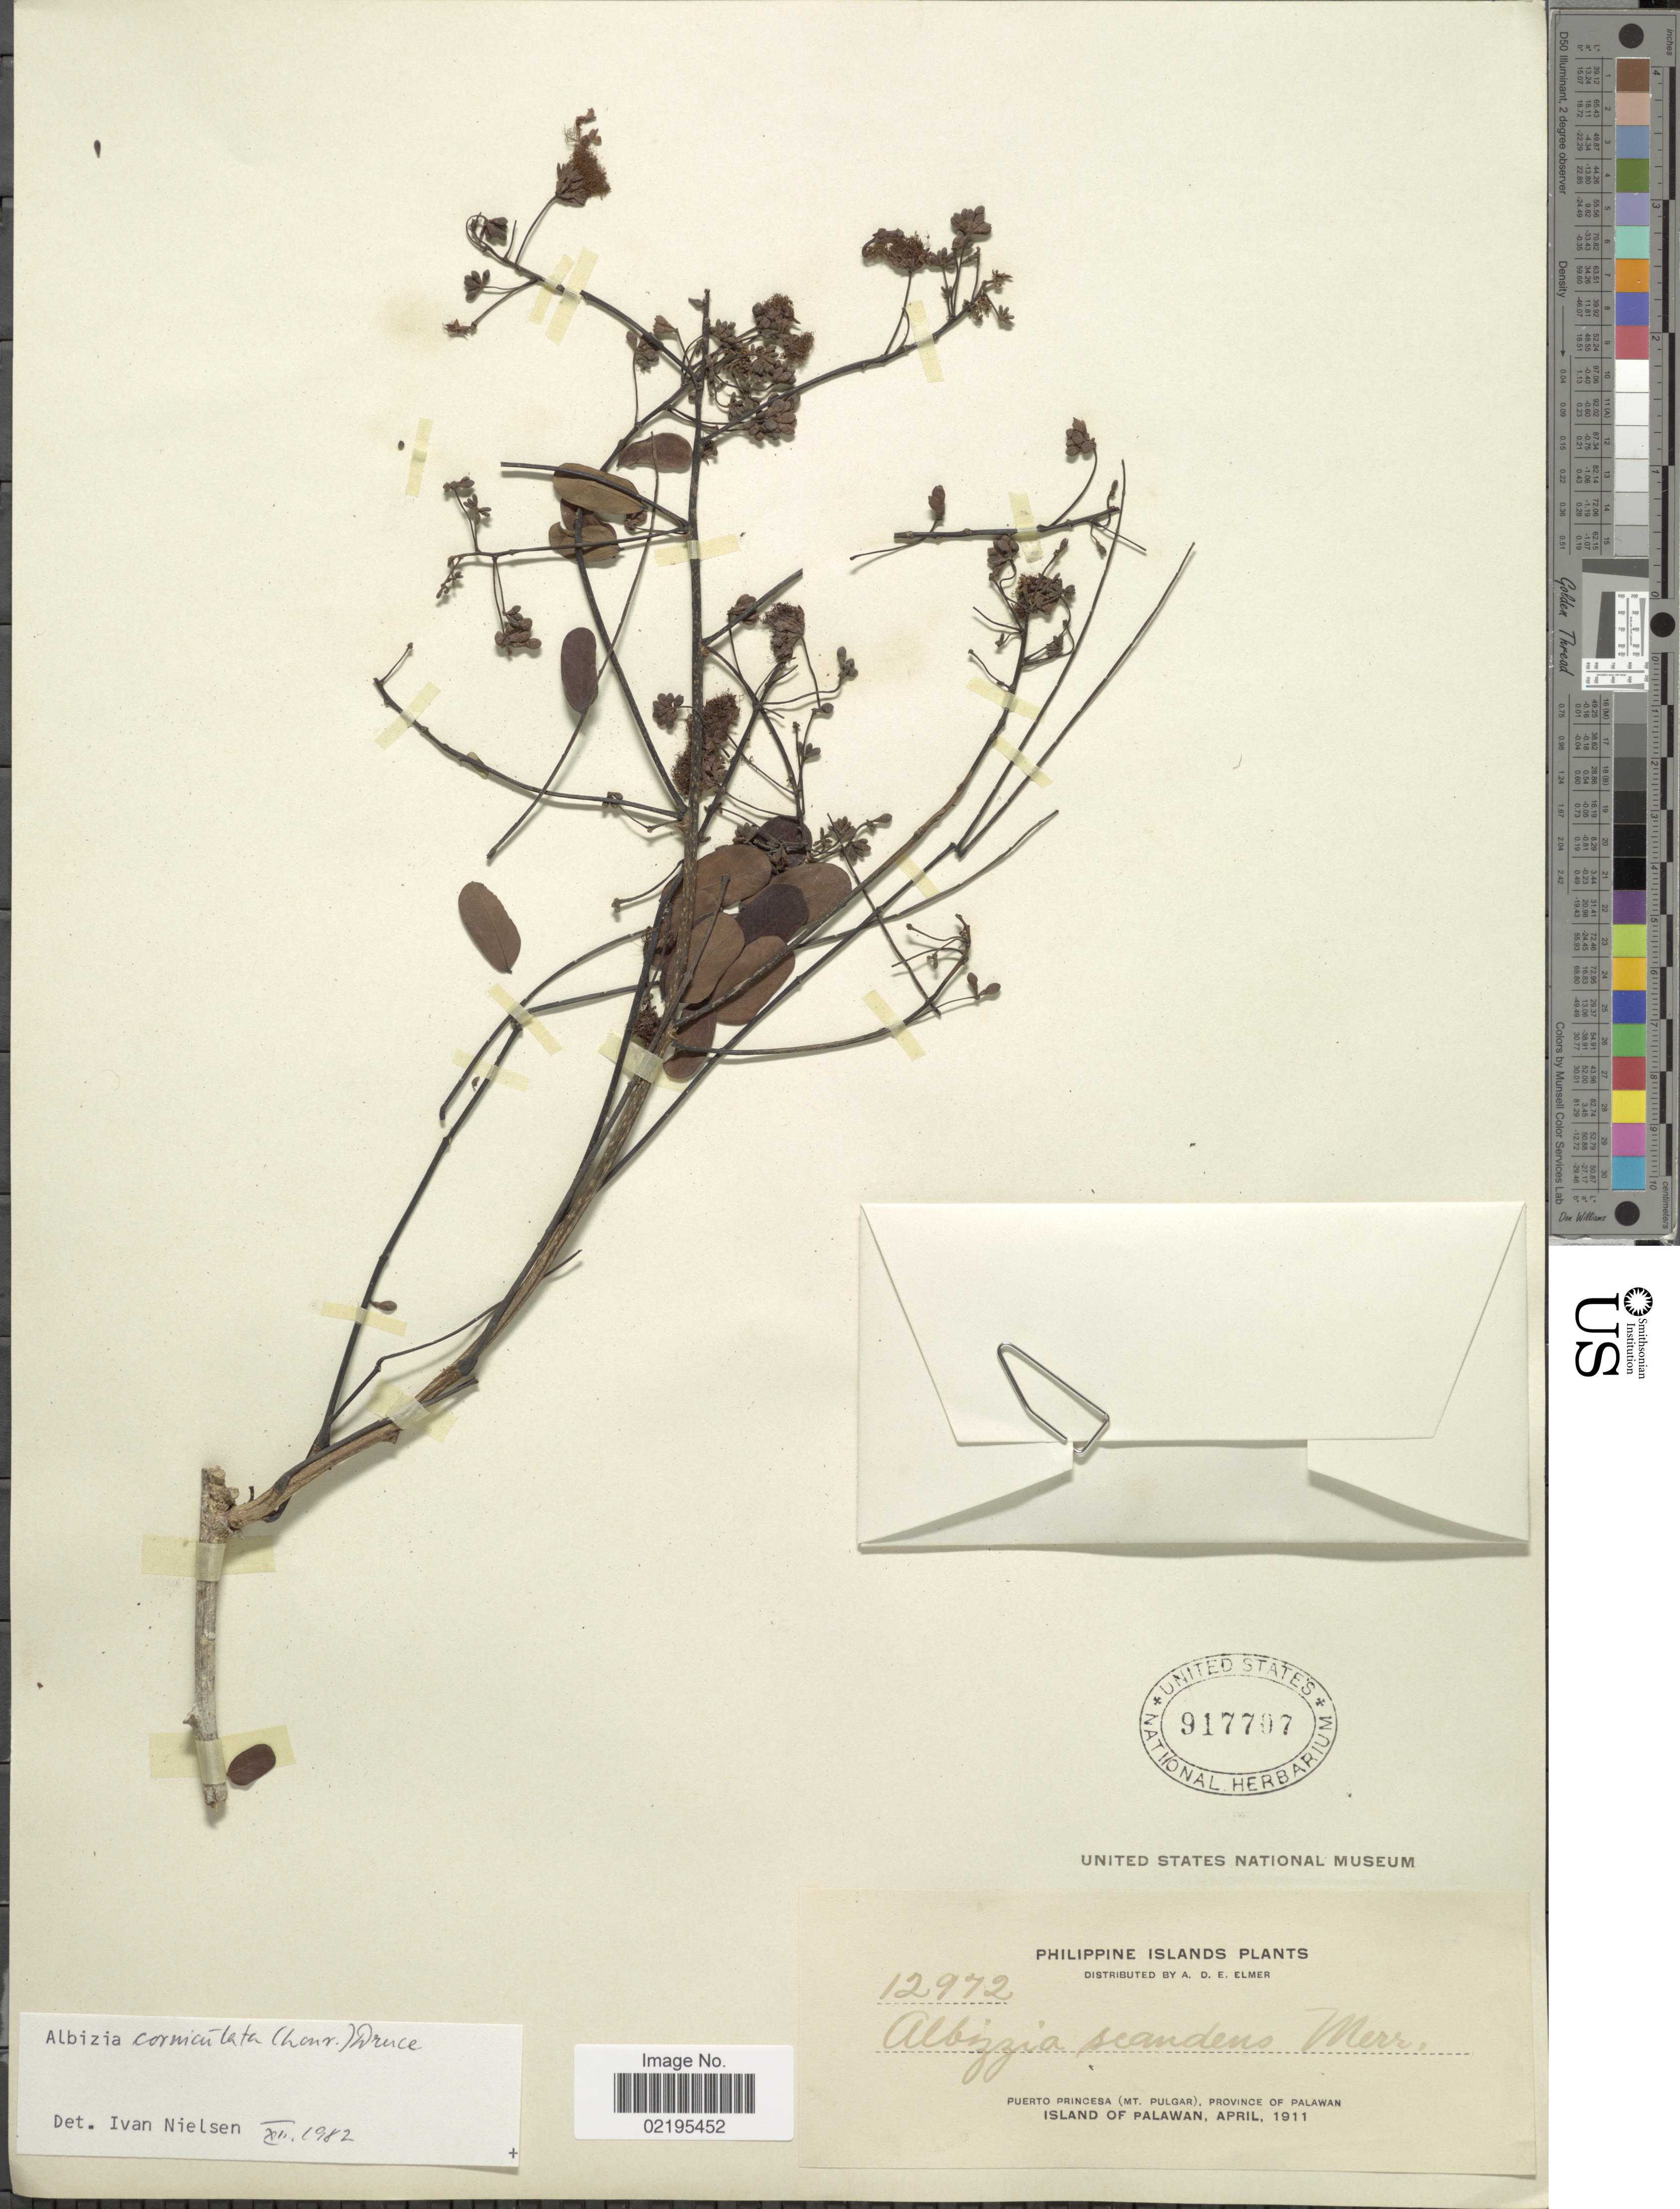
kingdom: Plantae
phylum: Tracheophyta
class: Magnoliopsida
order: Fabales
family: Fabaceae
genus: Albizia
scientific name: Albizia corniculata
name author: (Lour.) Druce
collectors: A. D. E. Elmer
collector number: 12972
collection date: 1911-04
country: Philippines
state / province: Mimaropa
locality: Puerto Princesa (Mt. Pulgar), Province of Palawan, Island of Palawan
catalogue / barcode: US 917707